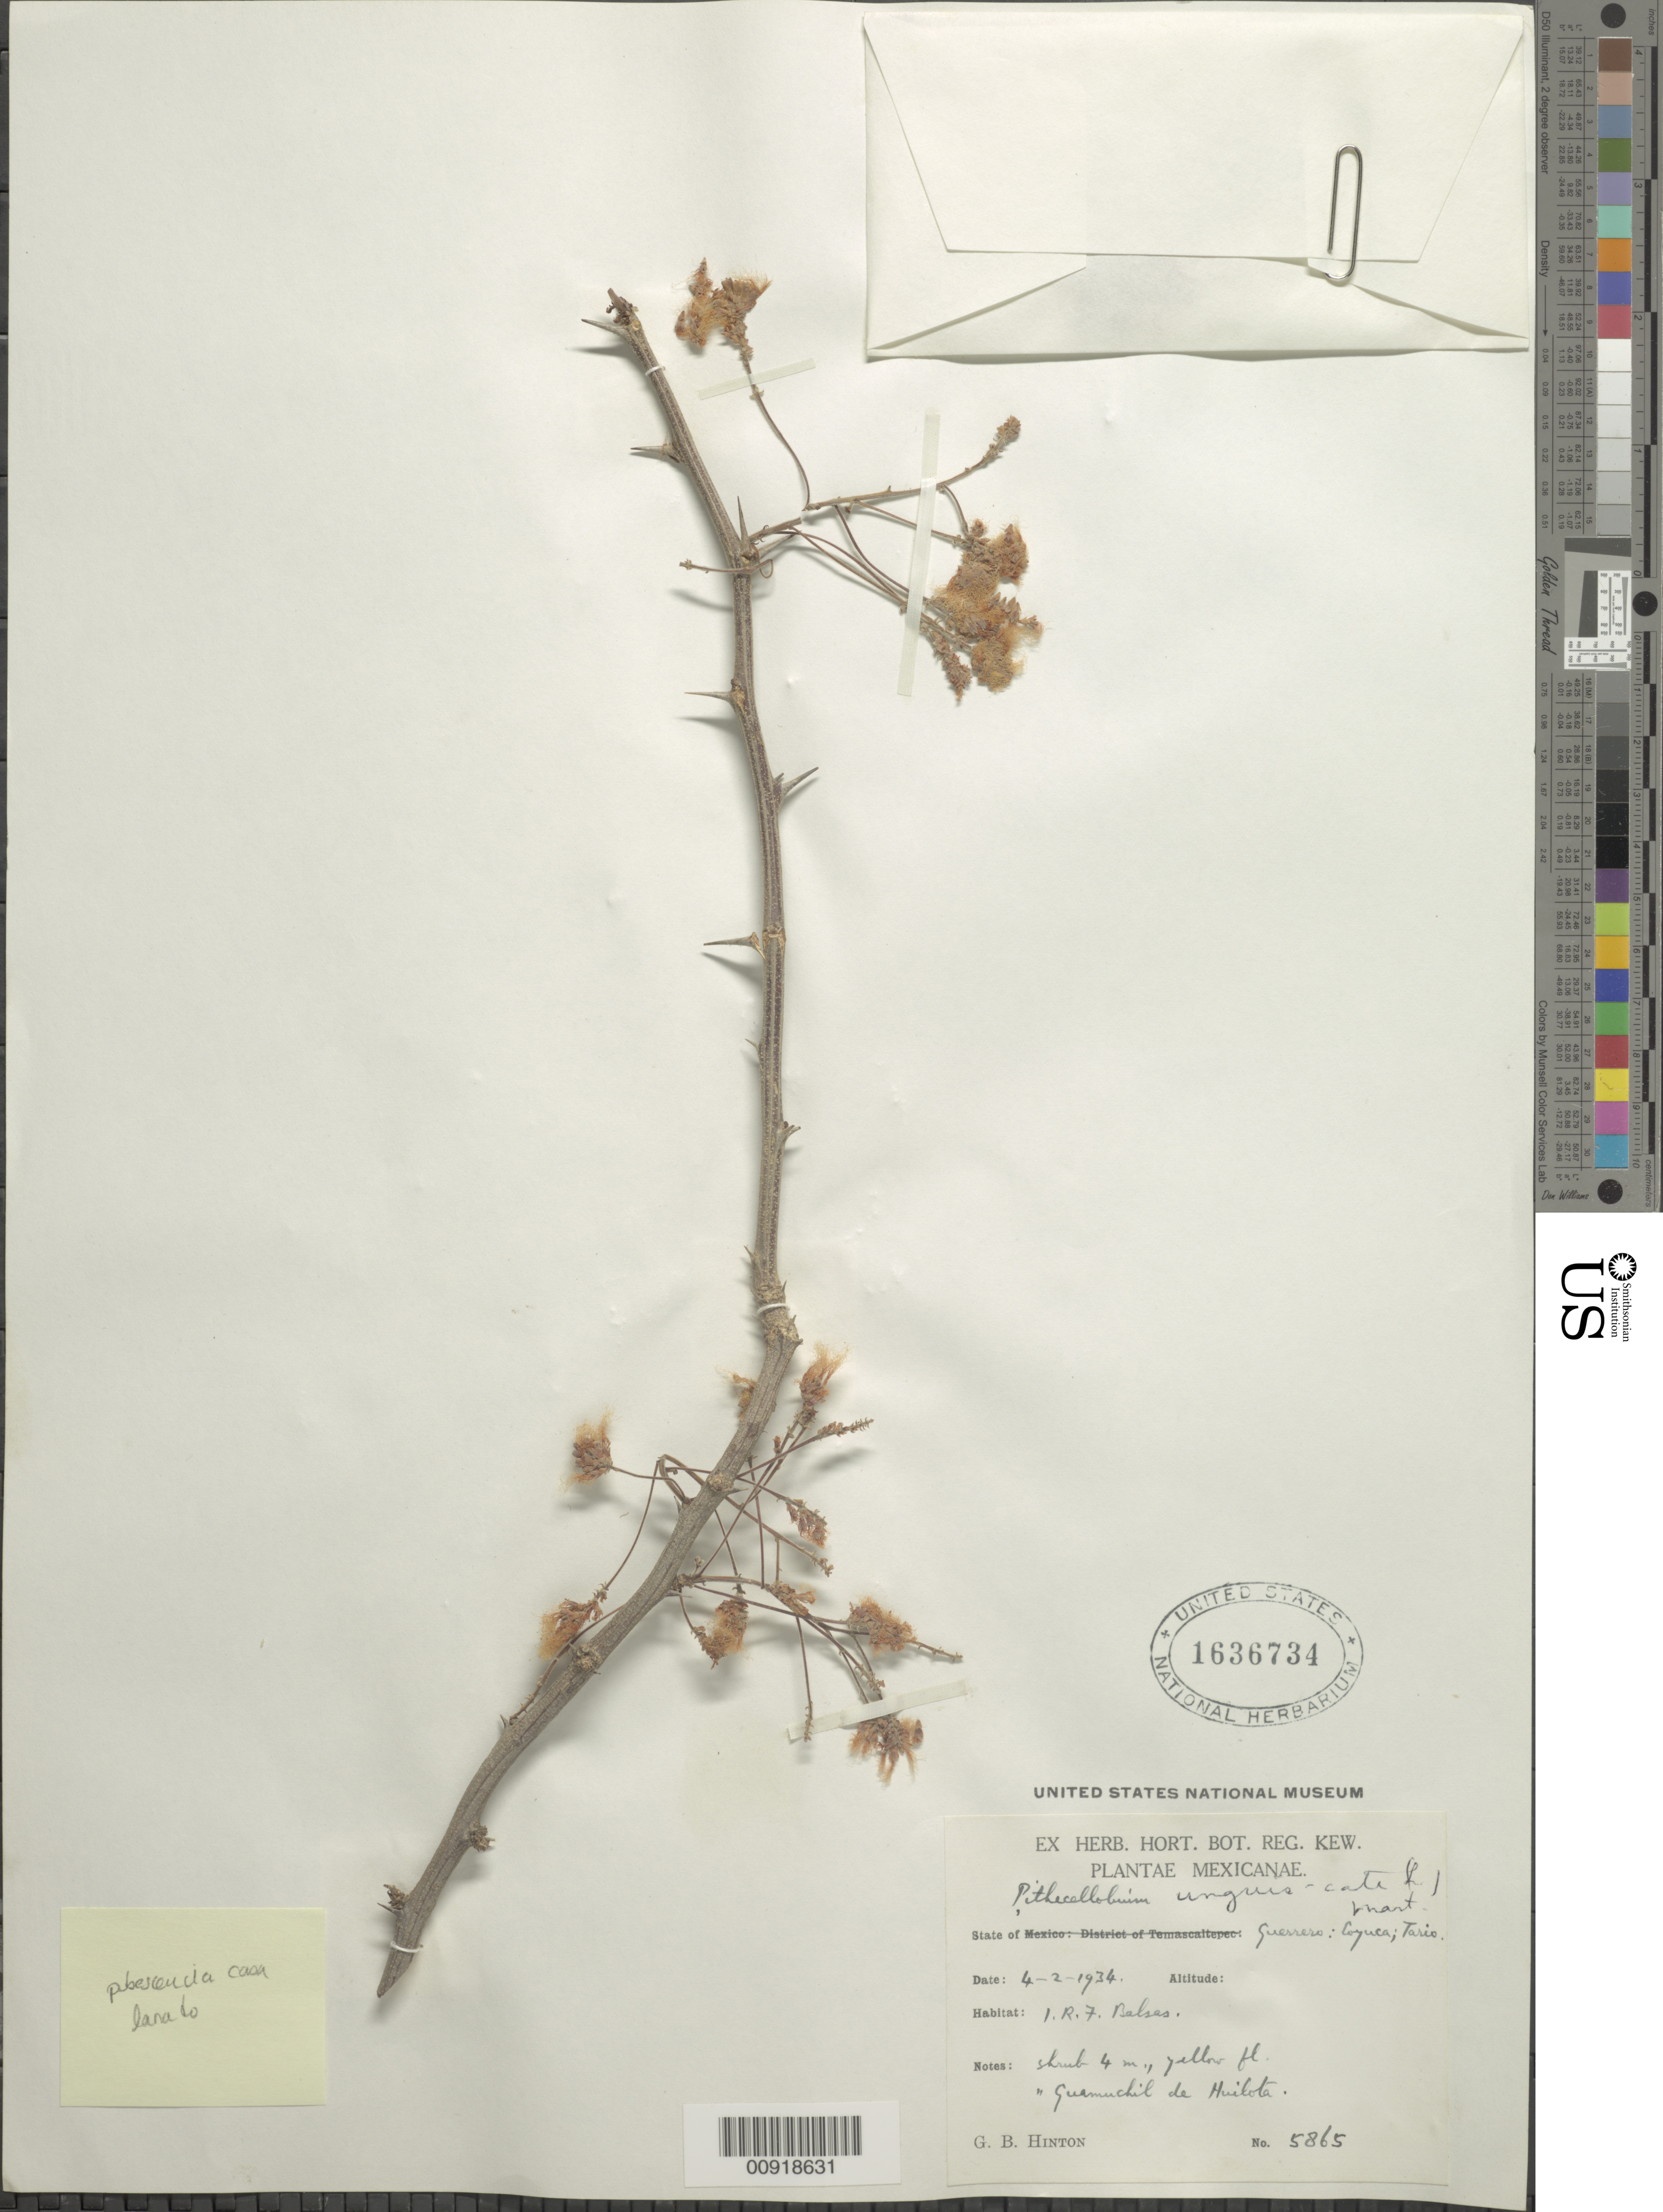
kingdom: Plantae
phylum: Tracheophyta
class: Magnoliopsida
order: Fabales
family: Fabaceae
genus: Pithecellobium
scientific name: Pithecellobium unguis-cati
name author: (L.) Benth.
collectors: G. B. Hinton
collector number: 5865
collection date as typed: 02 Apr 1934 or 04 Feb 1934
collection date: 1934-02-04 or 1934-04-02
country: Mexico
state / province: Guerrero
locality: Guerrero: Coyuca: Tario.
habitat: I.R.F. Balsas.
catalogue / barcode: US 1636734